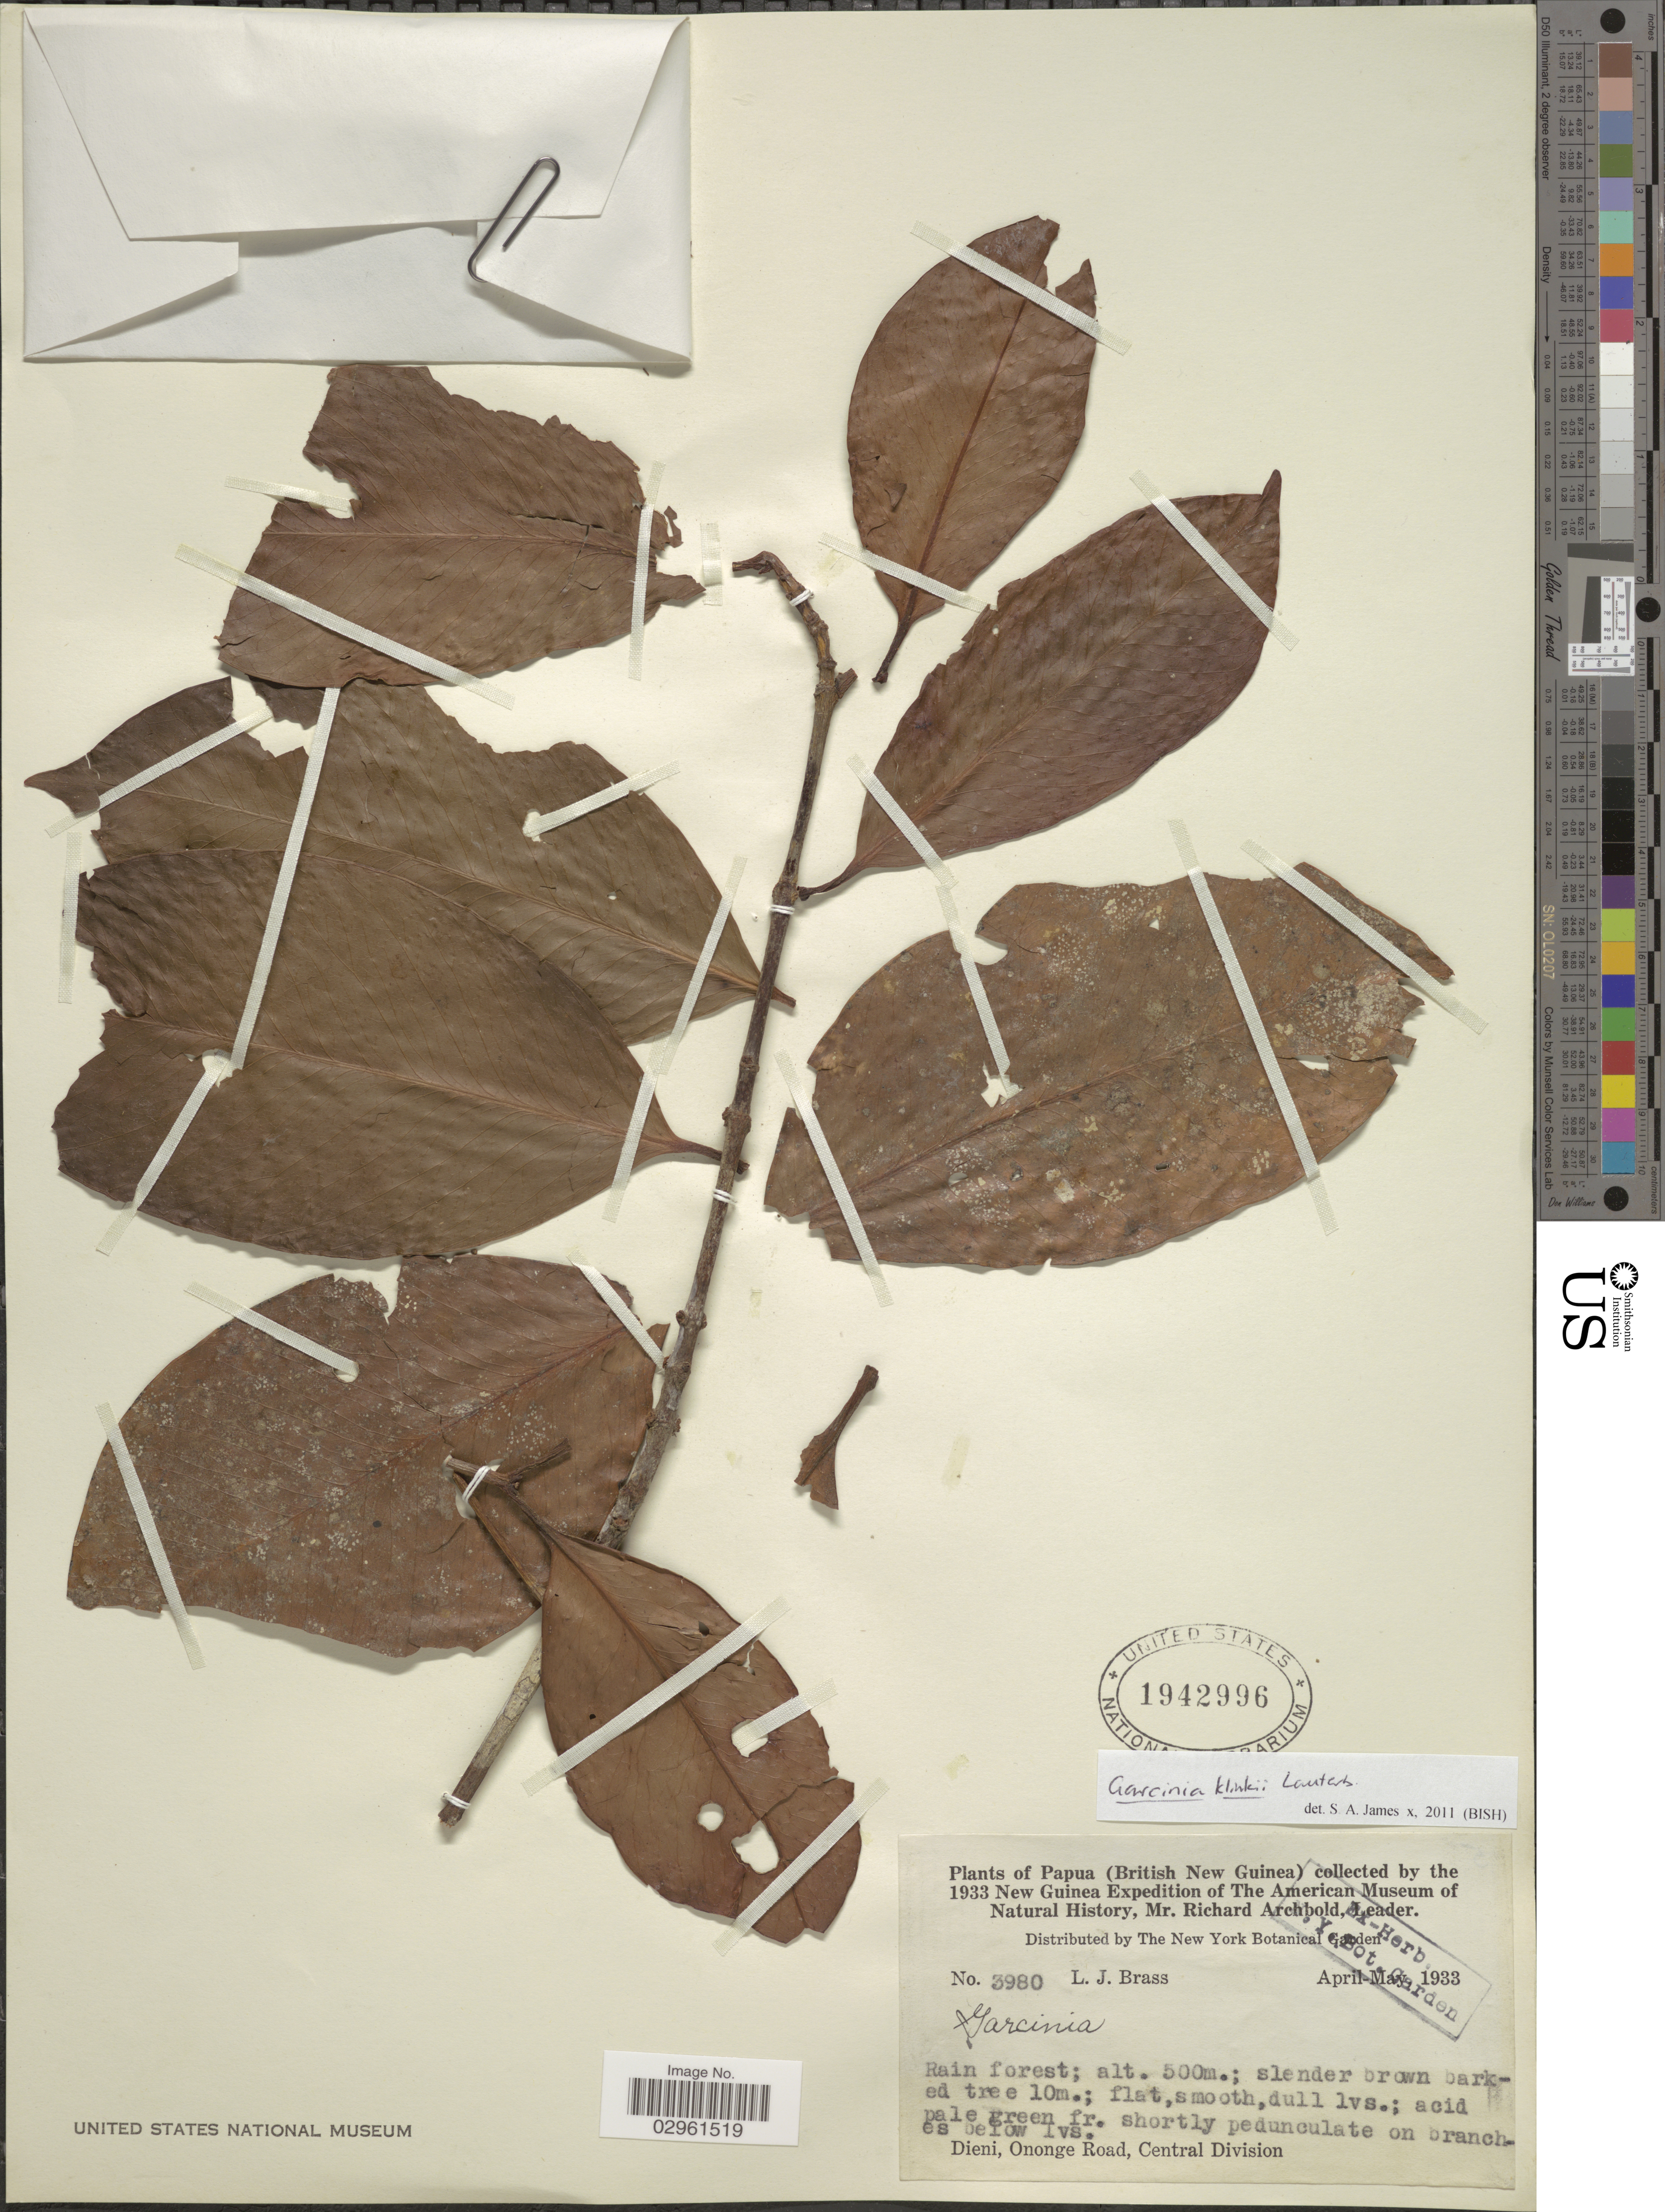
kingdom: Plantae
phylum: Tracheophyta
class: Magnoliopsida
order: Malpighiales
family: Clusiaceae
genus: Garcinia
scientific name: Garcinia klinkii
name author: Lauterb.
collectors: L. J. Brass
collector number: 3980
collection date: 1933-04/1933-05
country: Papua New Guinea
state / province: Central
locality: Papua (British New Guinea), Dieni, Ononge Road, Central Division.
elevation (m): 500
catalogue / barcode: US 1942996